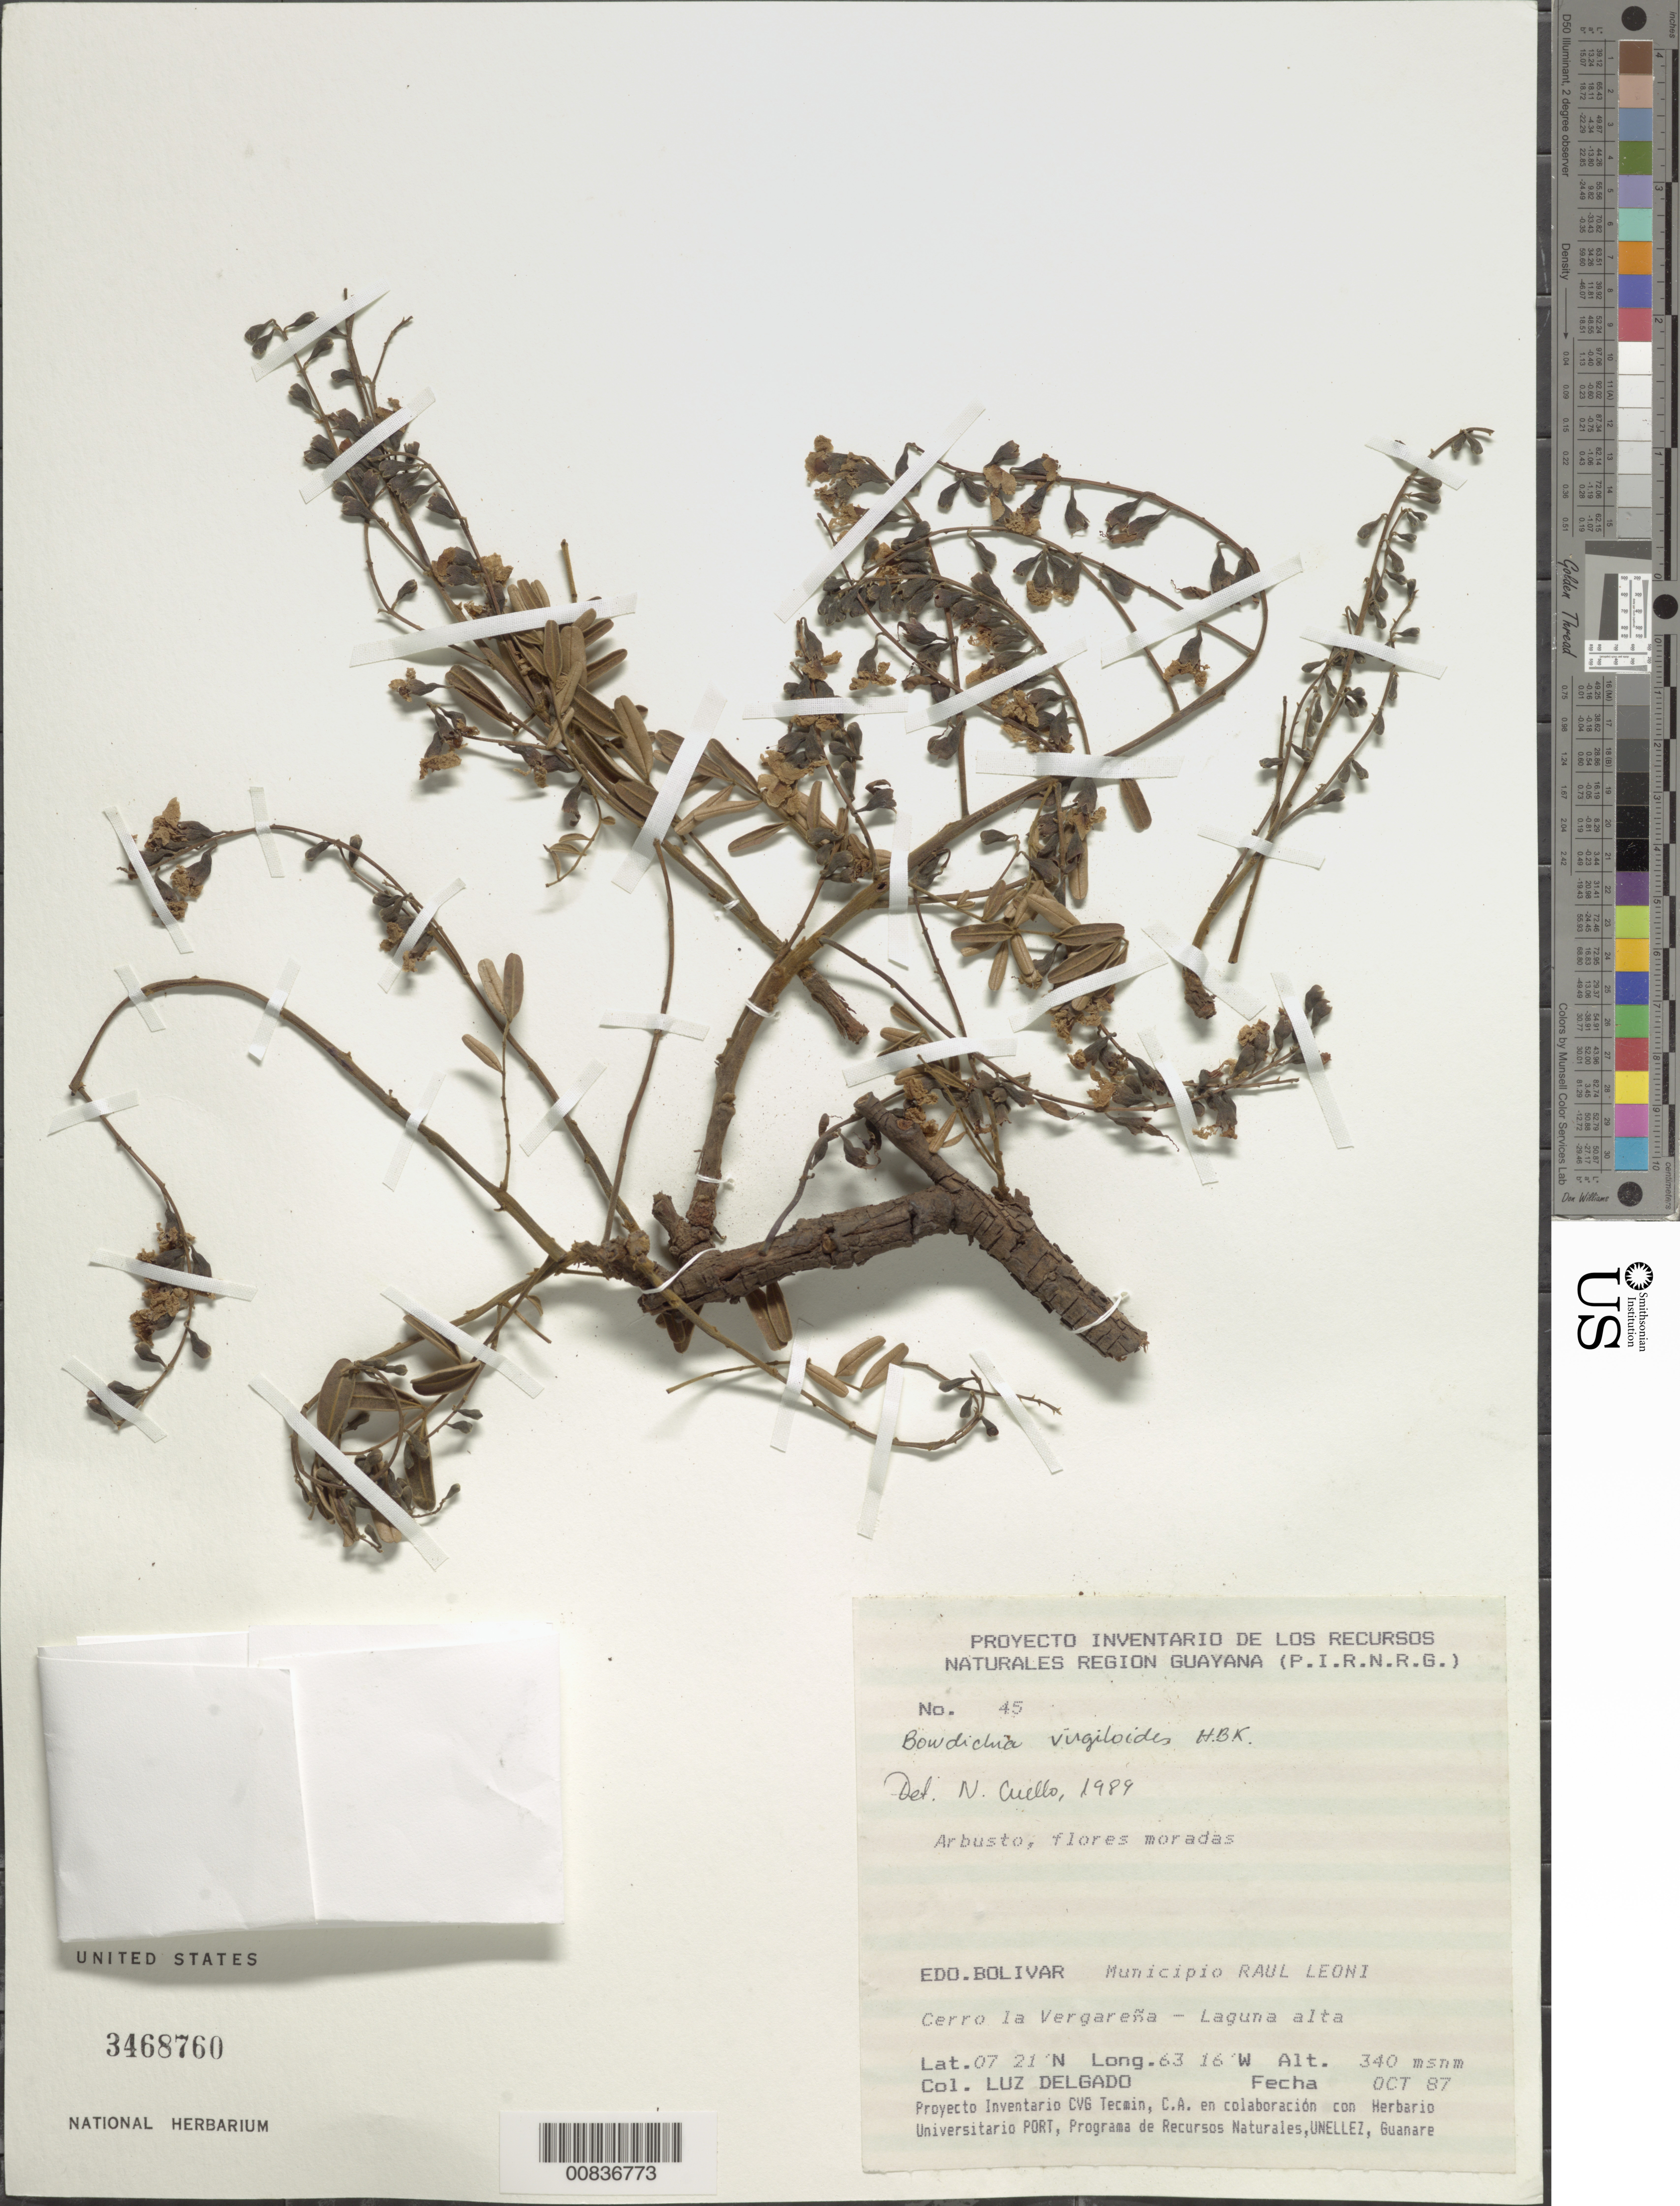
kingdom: Plantae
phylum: Tracheophyta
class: Magnoliopsida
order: Fabales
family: Fabaceae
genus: Bowdichia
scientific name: Bowdichia virgilioides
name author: Kunth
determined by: Cuello, Nidia L.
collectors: L. Delgado V.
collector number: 45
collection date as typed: Oct-87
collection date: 1987-10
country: Venezuela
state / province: Bolívar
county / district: Angostura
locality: Mun. Raúl Leoni [=Angostura], Cerro la Vergareña - Laguna alta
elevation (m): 340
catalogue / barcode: US 3468760